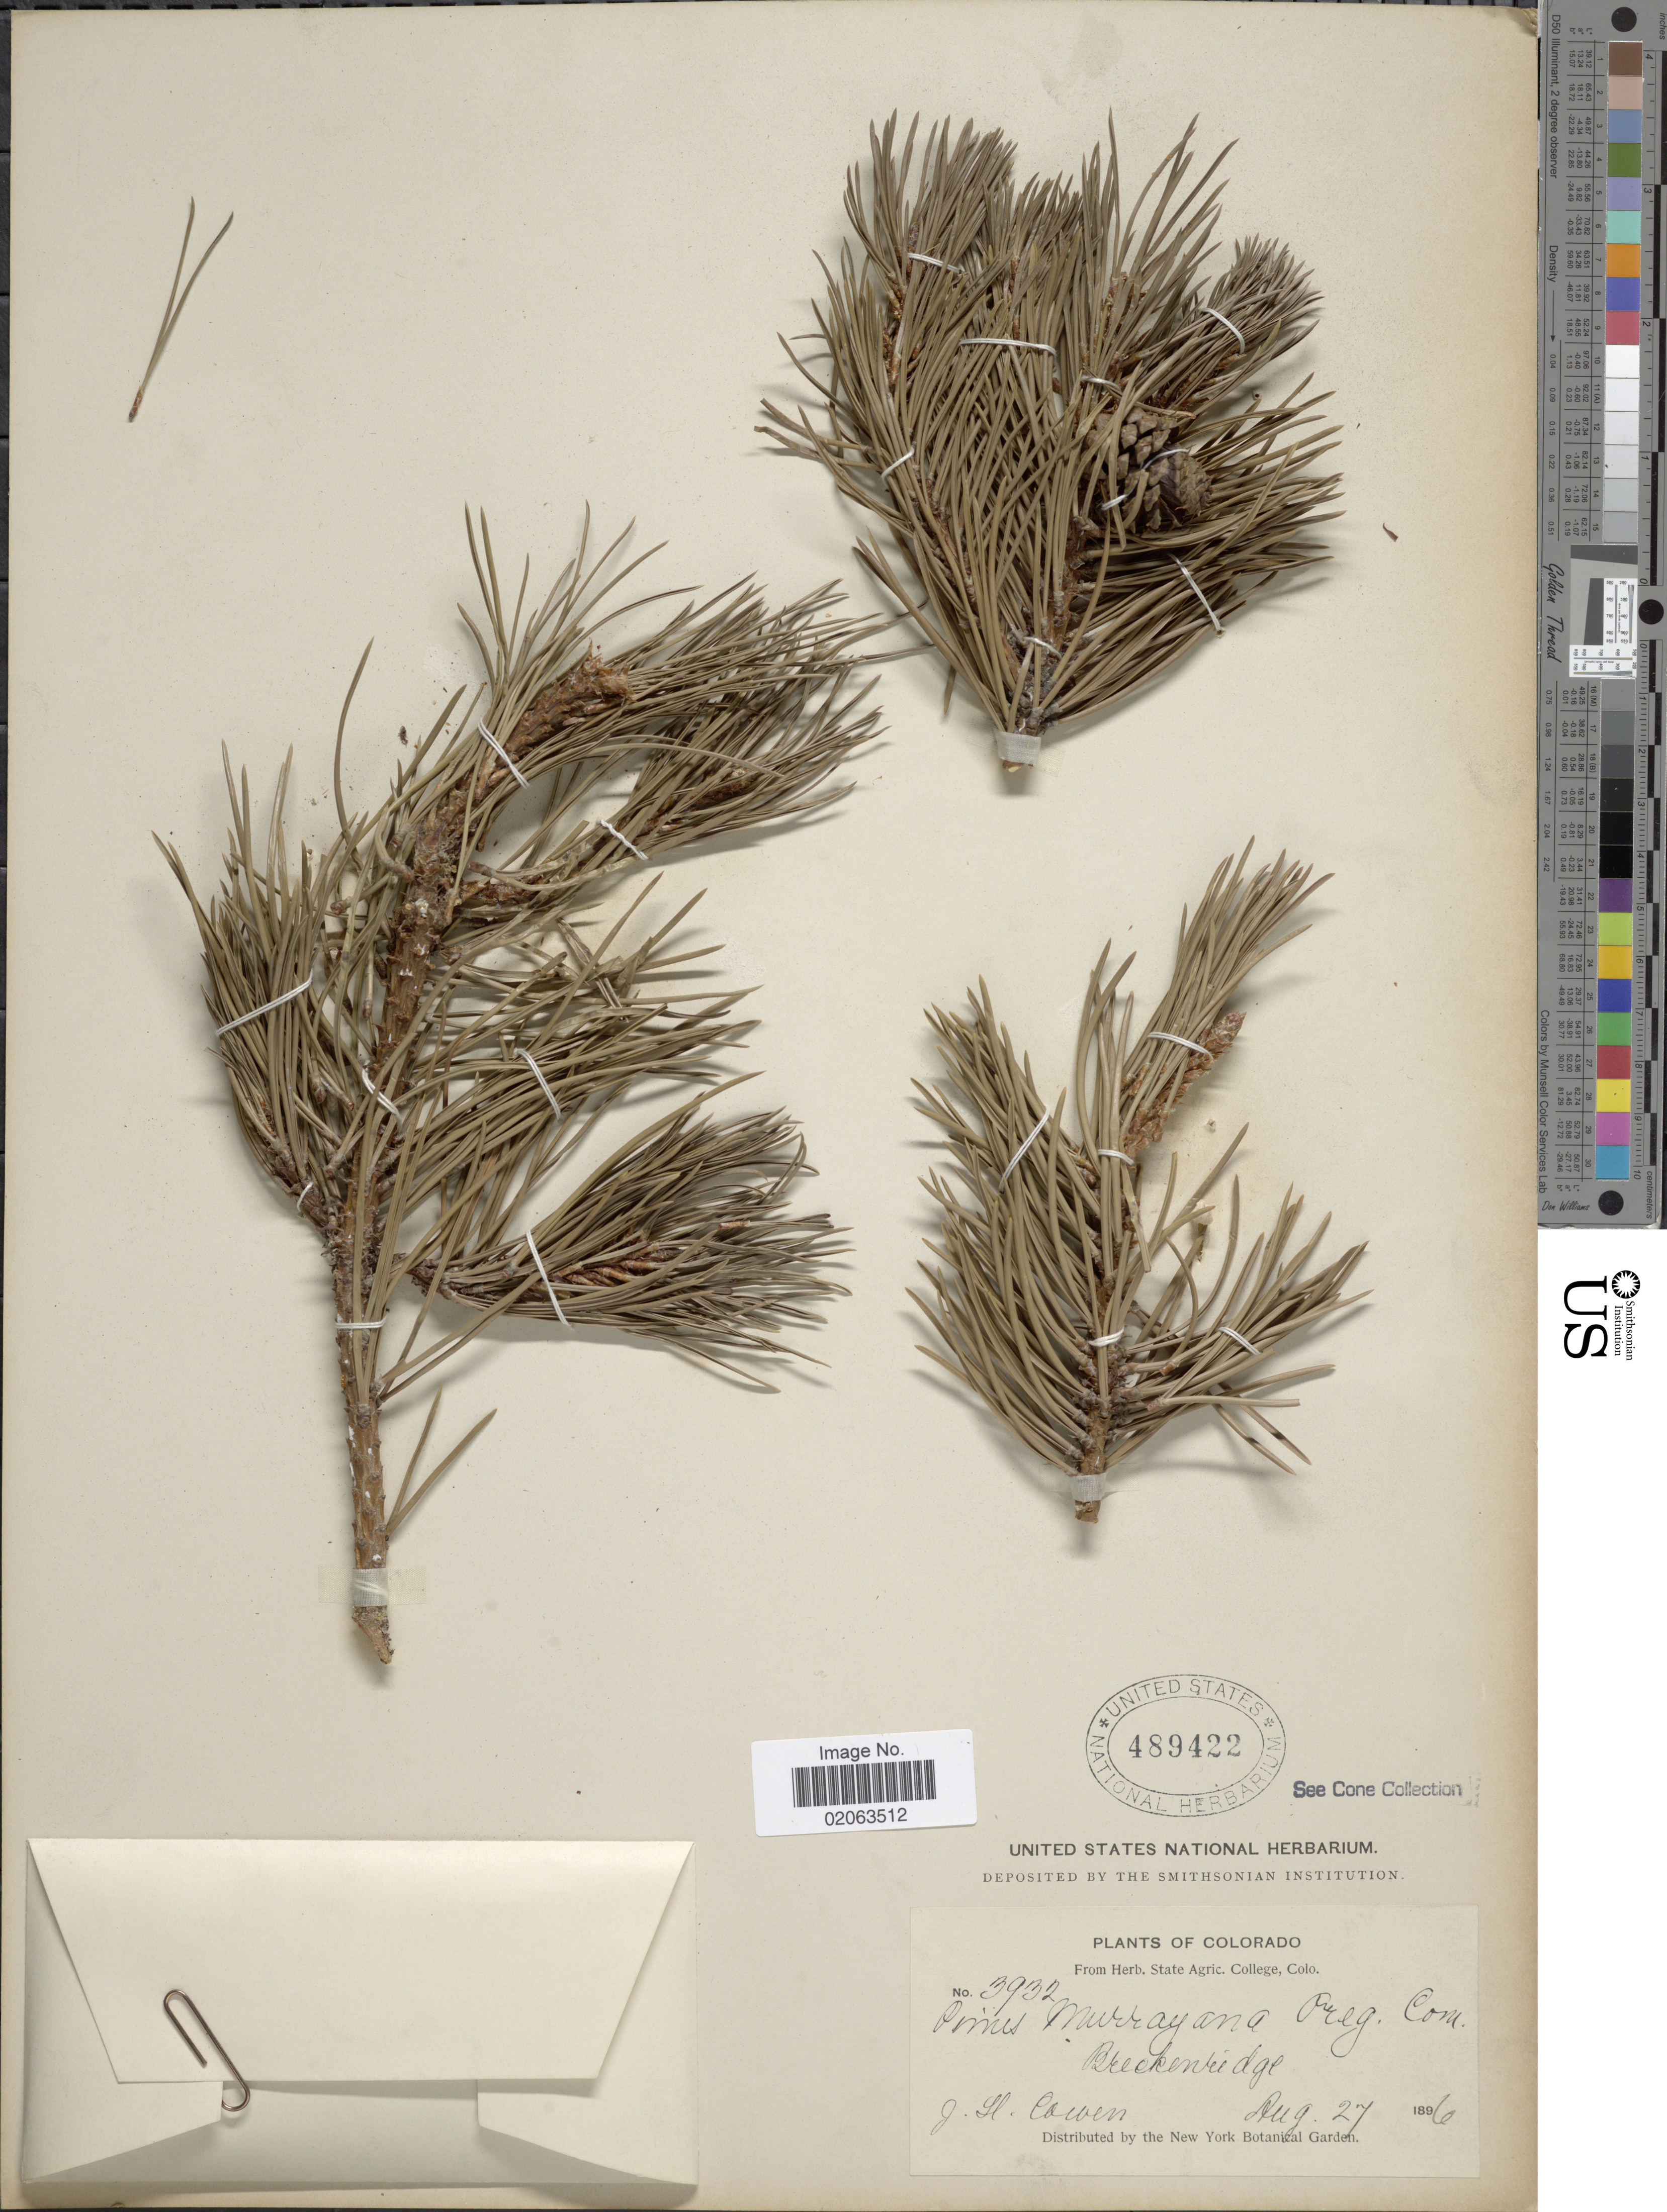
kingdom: Plantae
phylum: Tracheophyta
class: Pinopsida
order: Pinales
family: Pinaceae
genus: Pinus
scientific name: Pinus contorta var. latifolia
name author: Engelm. ex S. Watson in C. King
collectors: J. H. Cowen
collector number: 3932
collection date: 1896-08-27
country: United States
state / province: Colorado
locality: Colorado. Breckenridge.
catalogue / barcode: US 489422